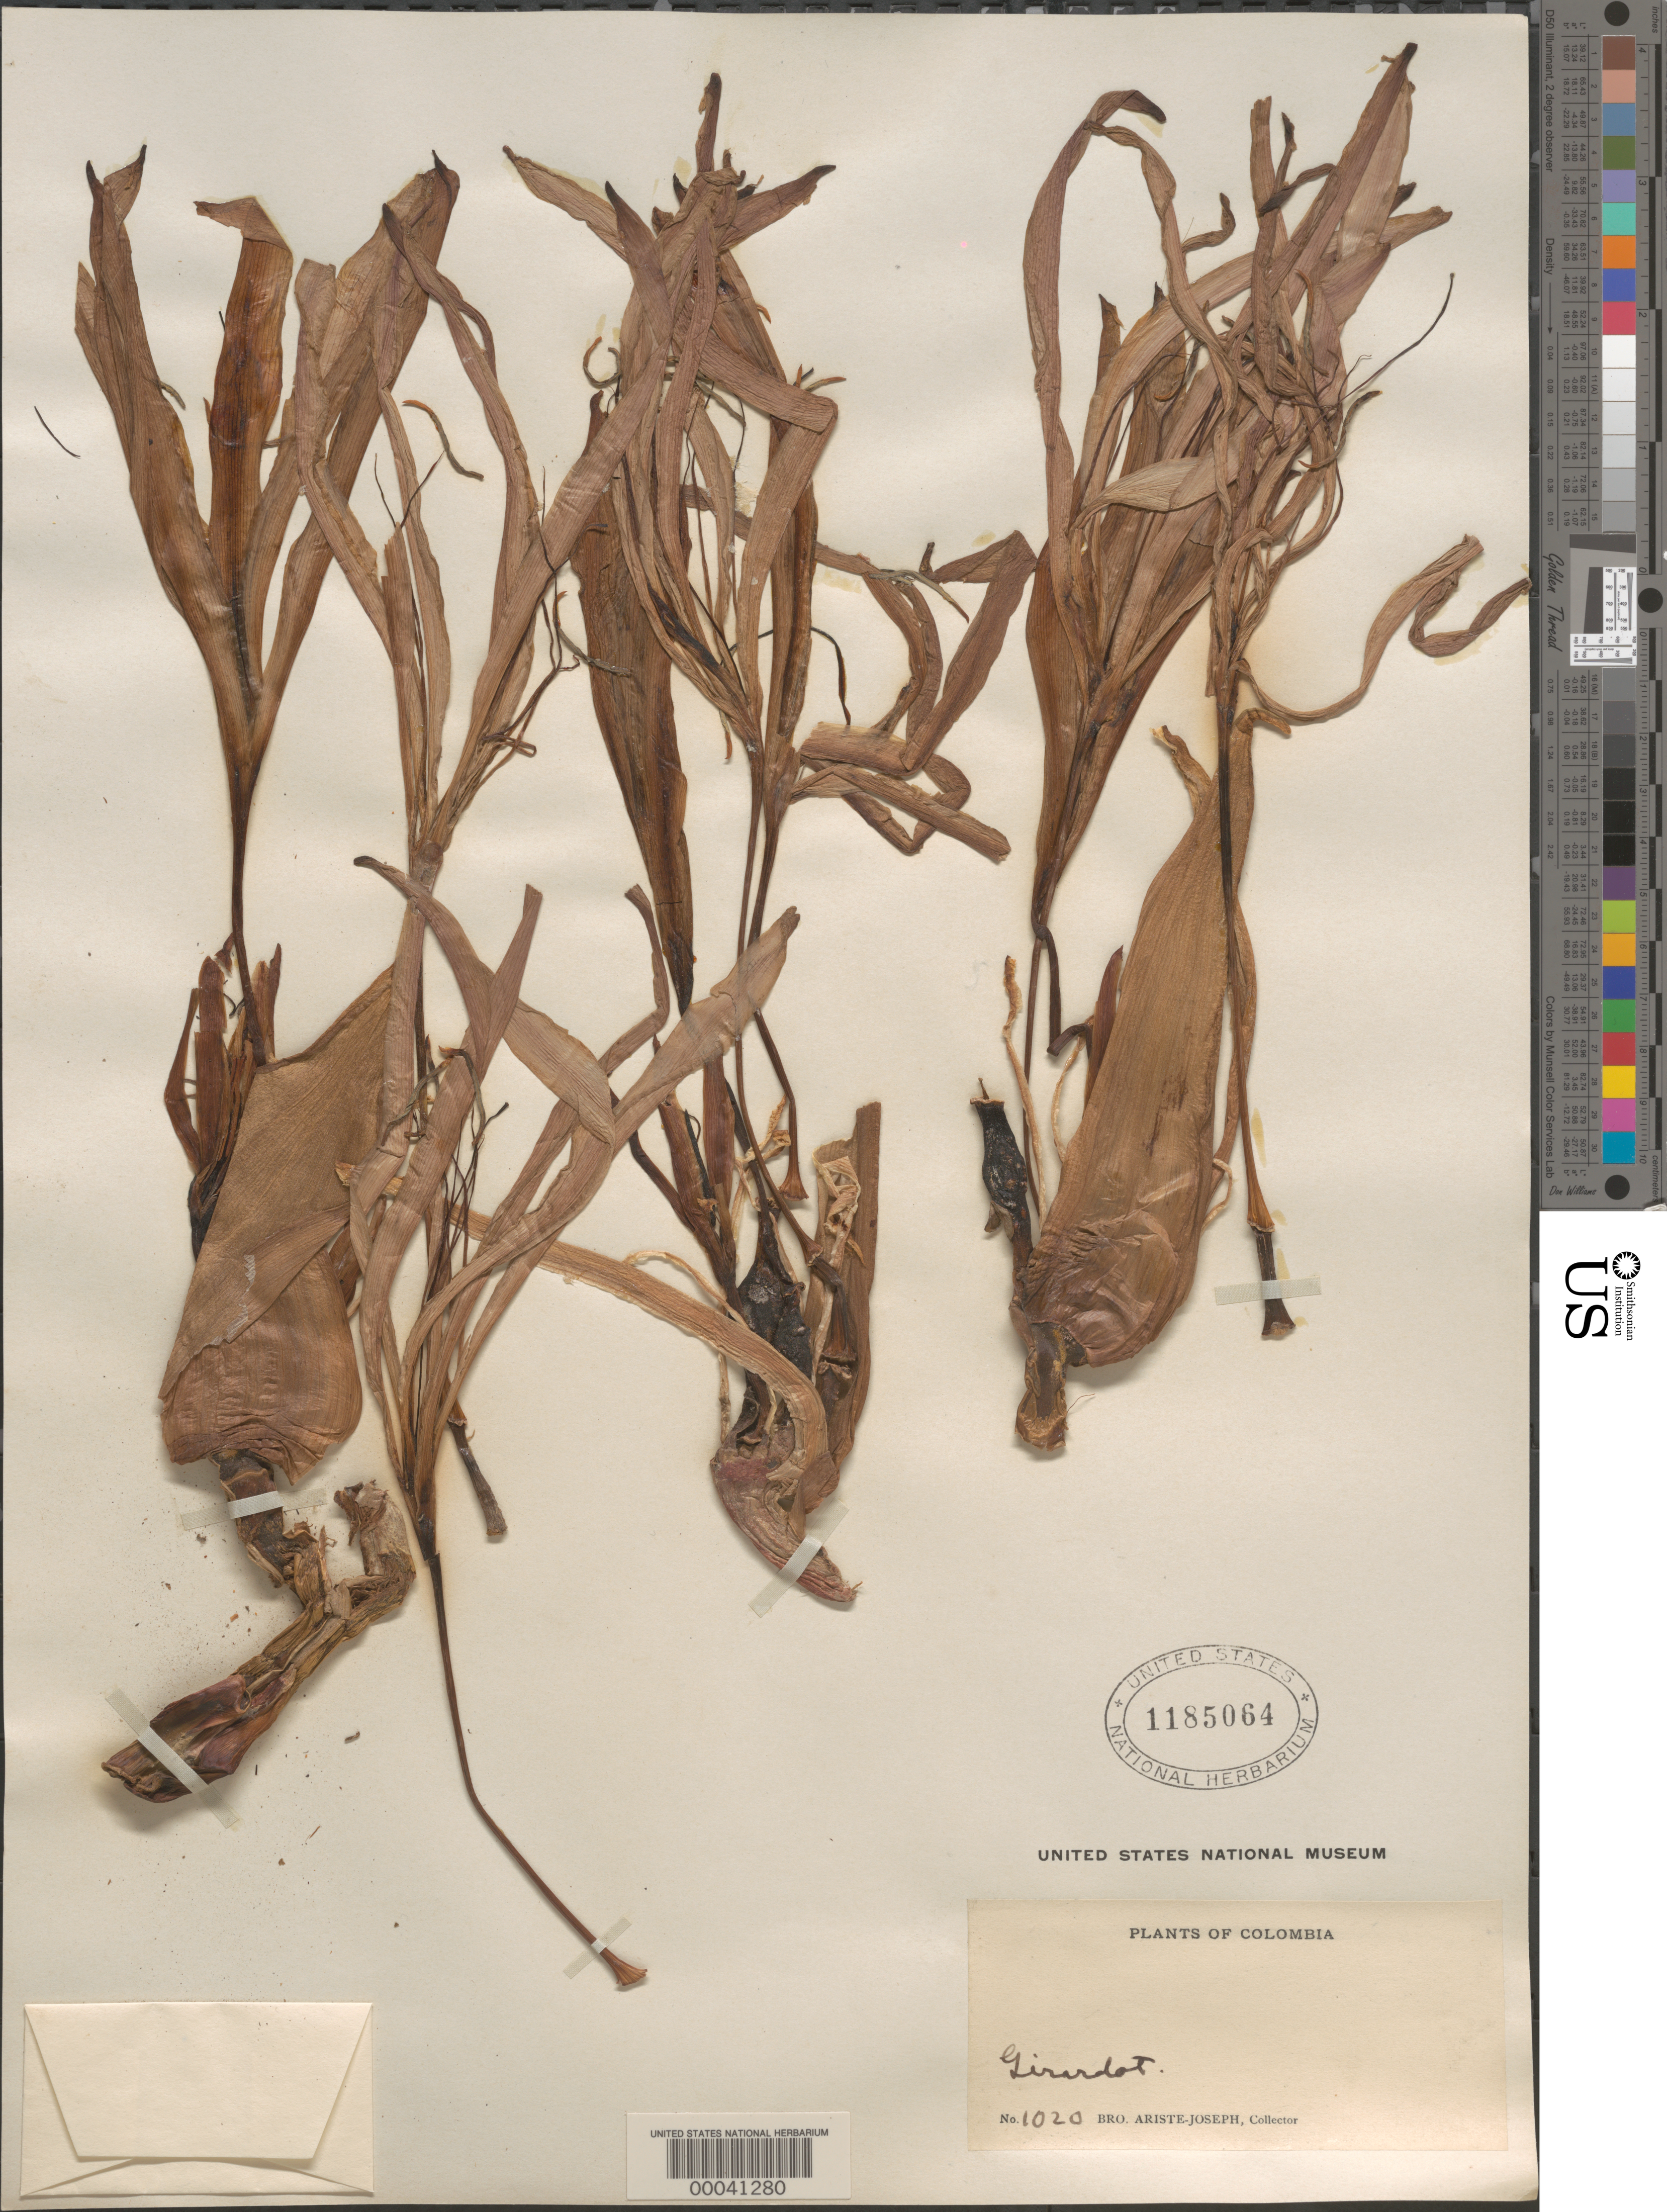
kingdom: Plantae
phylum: Tracheophyta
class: Liliopsida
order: Asparagales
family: Amaryllidaceae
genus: Crinum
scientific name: Crinum erubescens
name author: Aiton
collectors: Bro. Ariste-Joseph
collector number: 1020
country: Colombia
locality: Girardot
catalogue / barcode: US 1185064